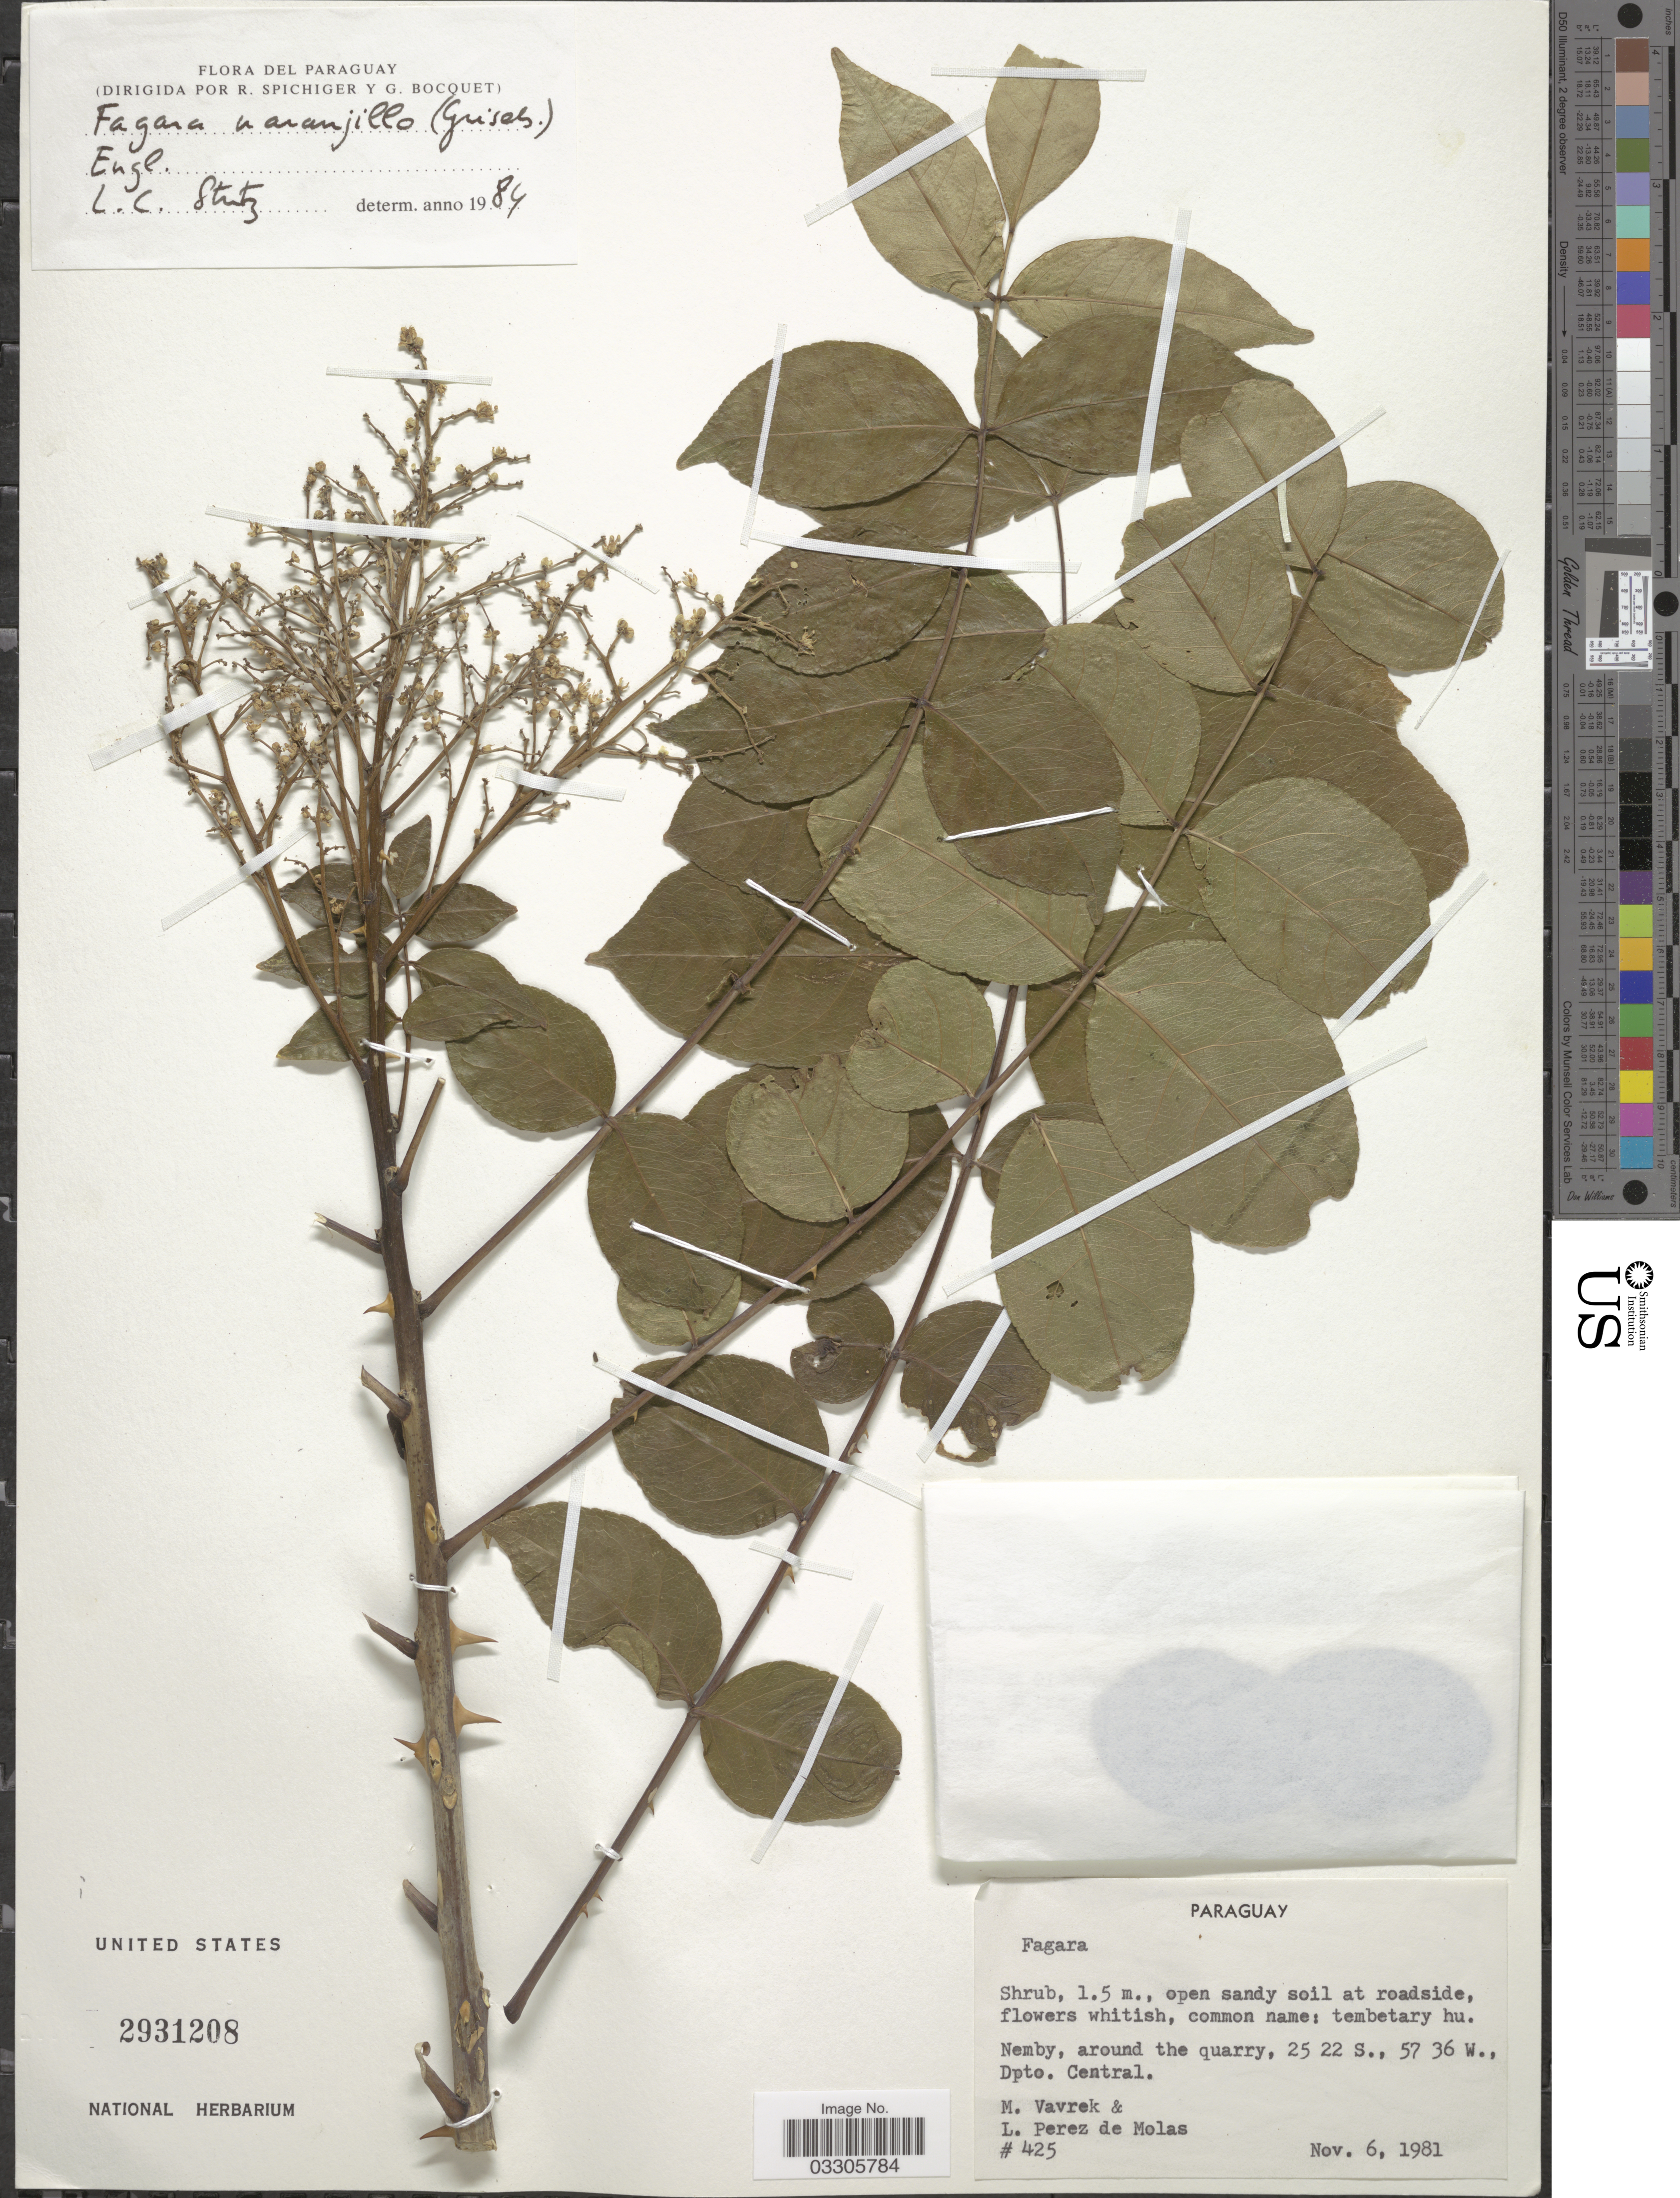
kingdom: Plantae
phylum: Tracheophyta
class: Magnoliopsida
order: Sapindales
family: Rutaceae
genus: Zanthoxylum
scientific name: Zanthoxylum naranjillo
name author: Griseb.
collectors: M. Vavrek & L. Perez de Molas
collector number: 425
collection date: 1981-11-06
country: Paraguay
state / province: Central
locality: Nemby, around the quarry, Dpto. Central.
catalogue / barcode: US 2931208